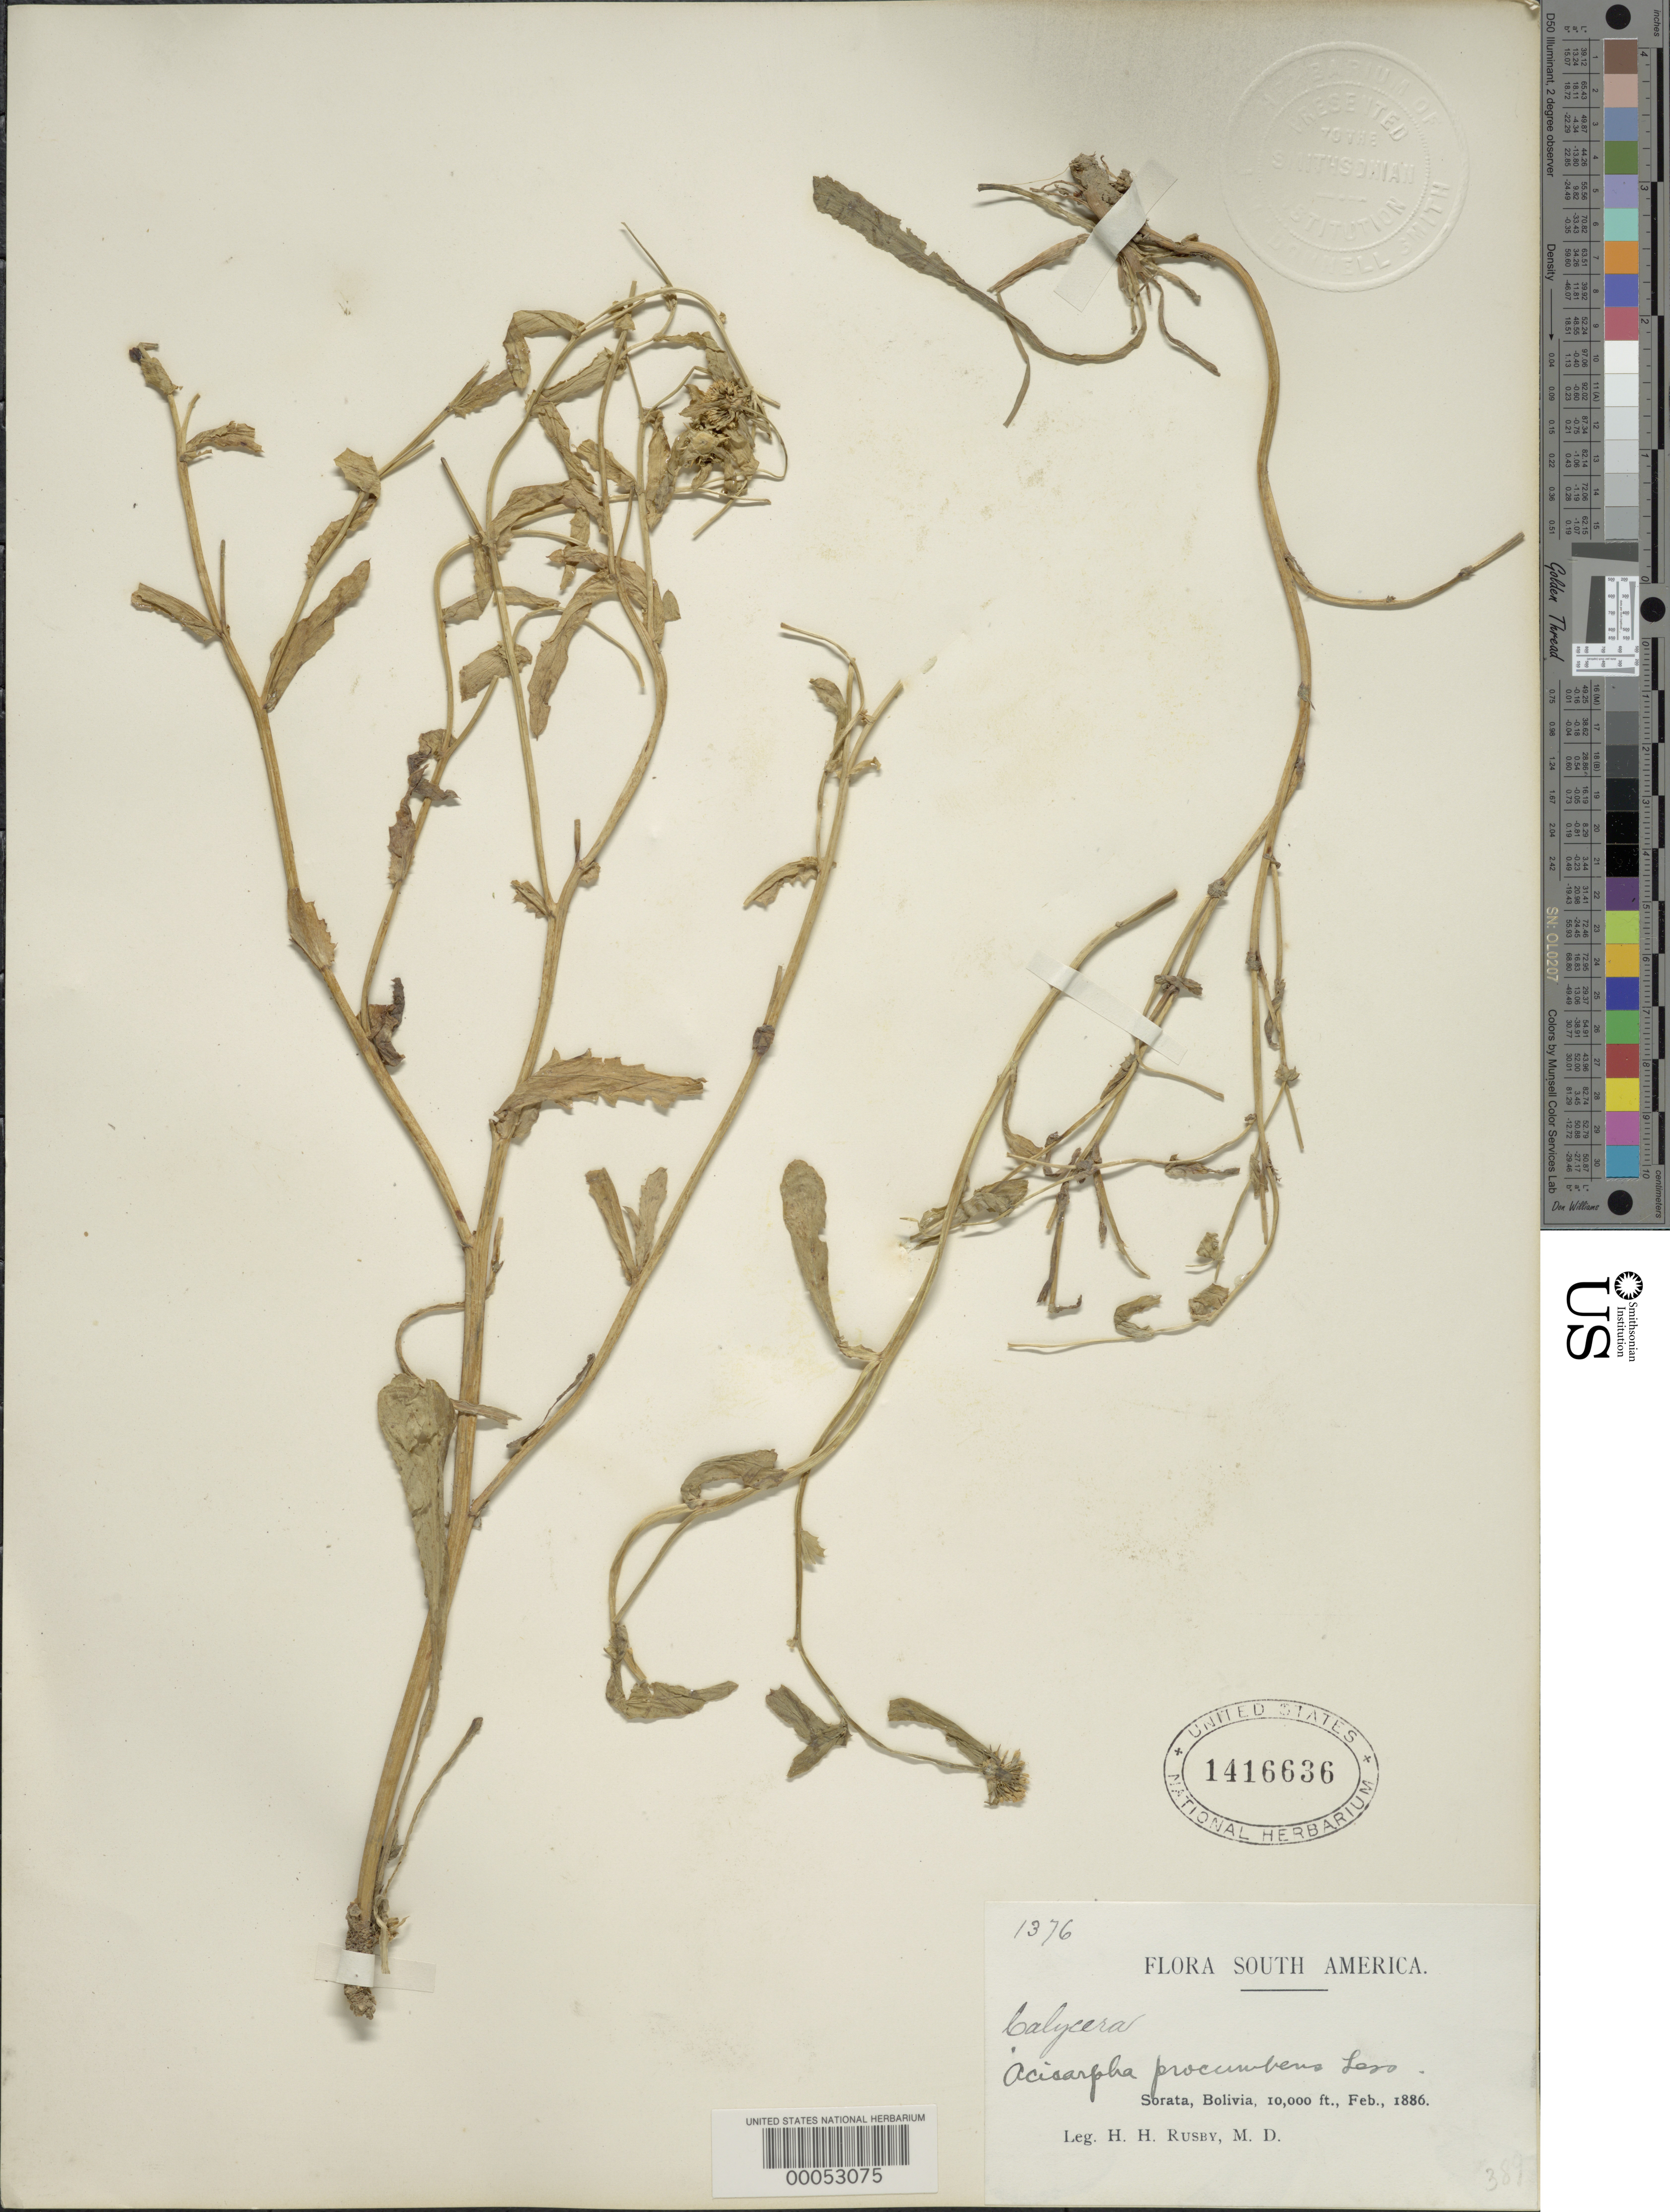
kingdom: Plantae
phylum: Tracheophyta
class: Magnoliopsida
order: Asterales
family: Calyceraceae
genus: Acicarpha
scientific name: Acicarpha procumbens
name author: Less.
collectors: H. H. Rusby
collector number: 1376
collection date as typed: Feb., 1886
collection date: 1886-02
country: Bolivia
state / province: La Páz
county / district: Larecaja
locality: Sorata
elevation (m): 3048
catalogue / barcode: US 1416636